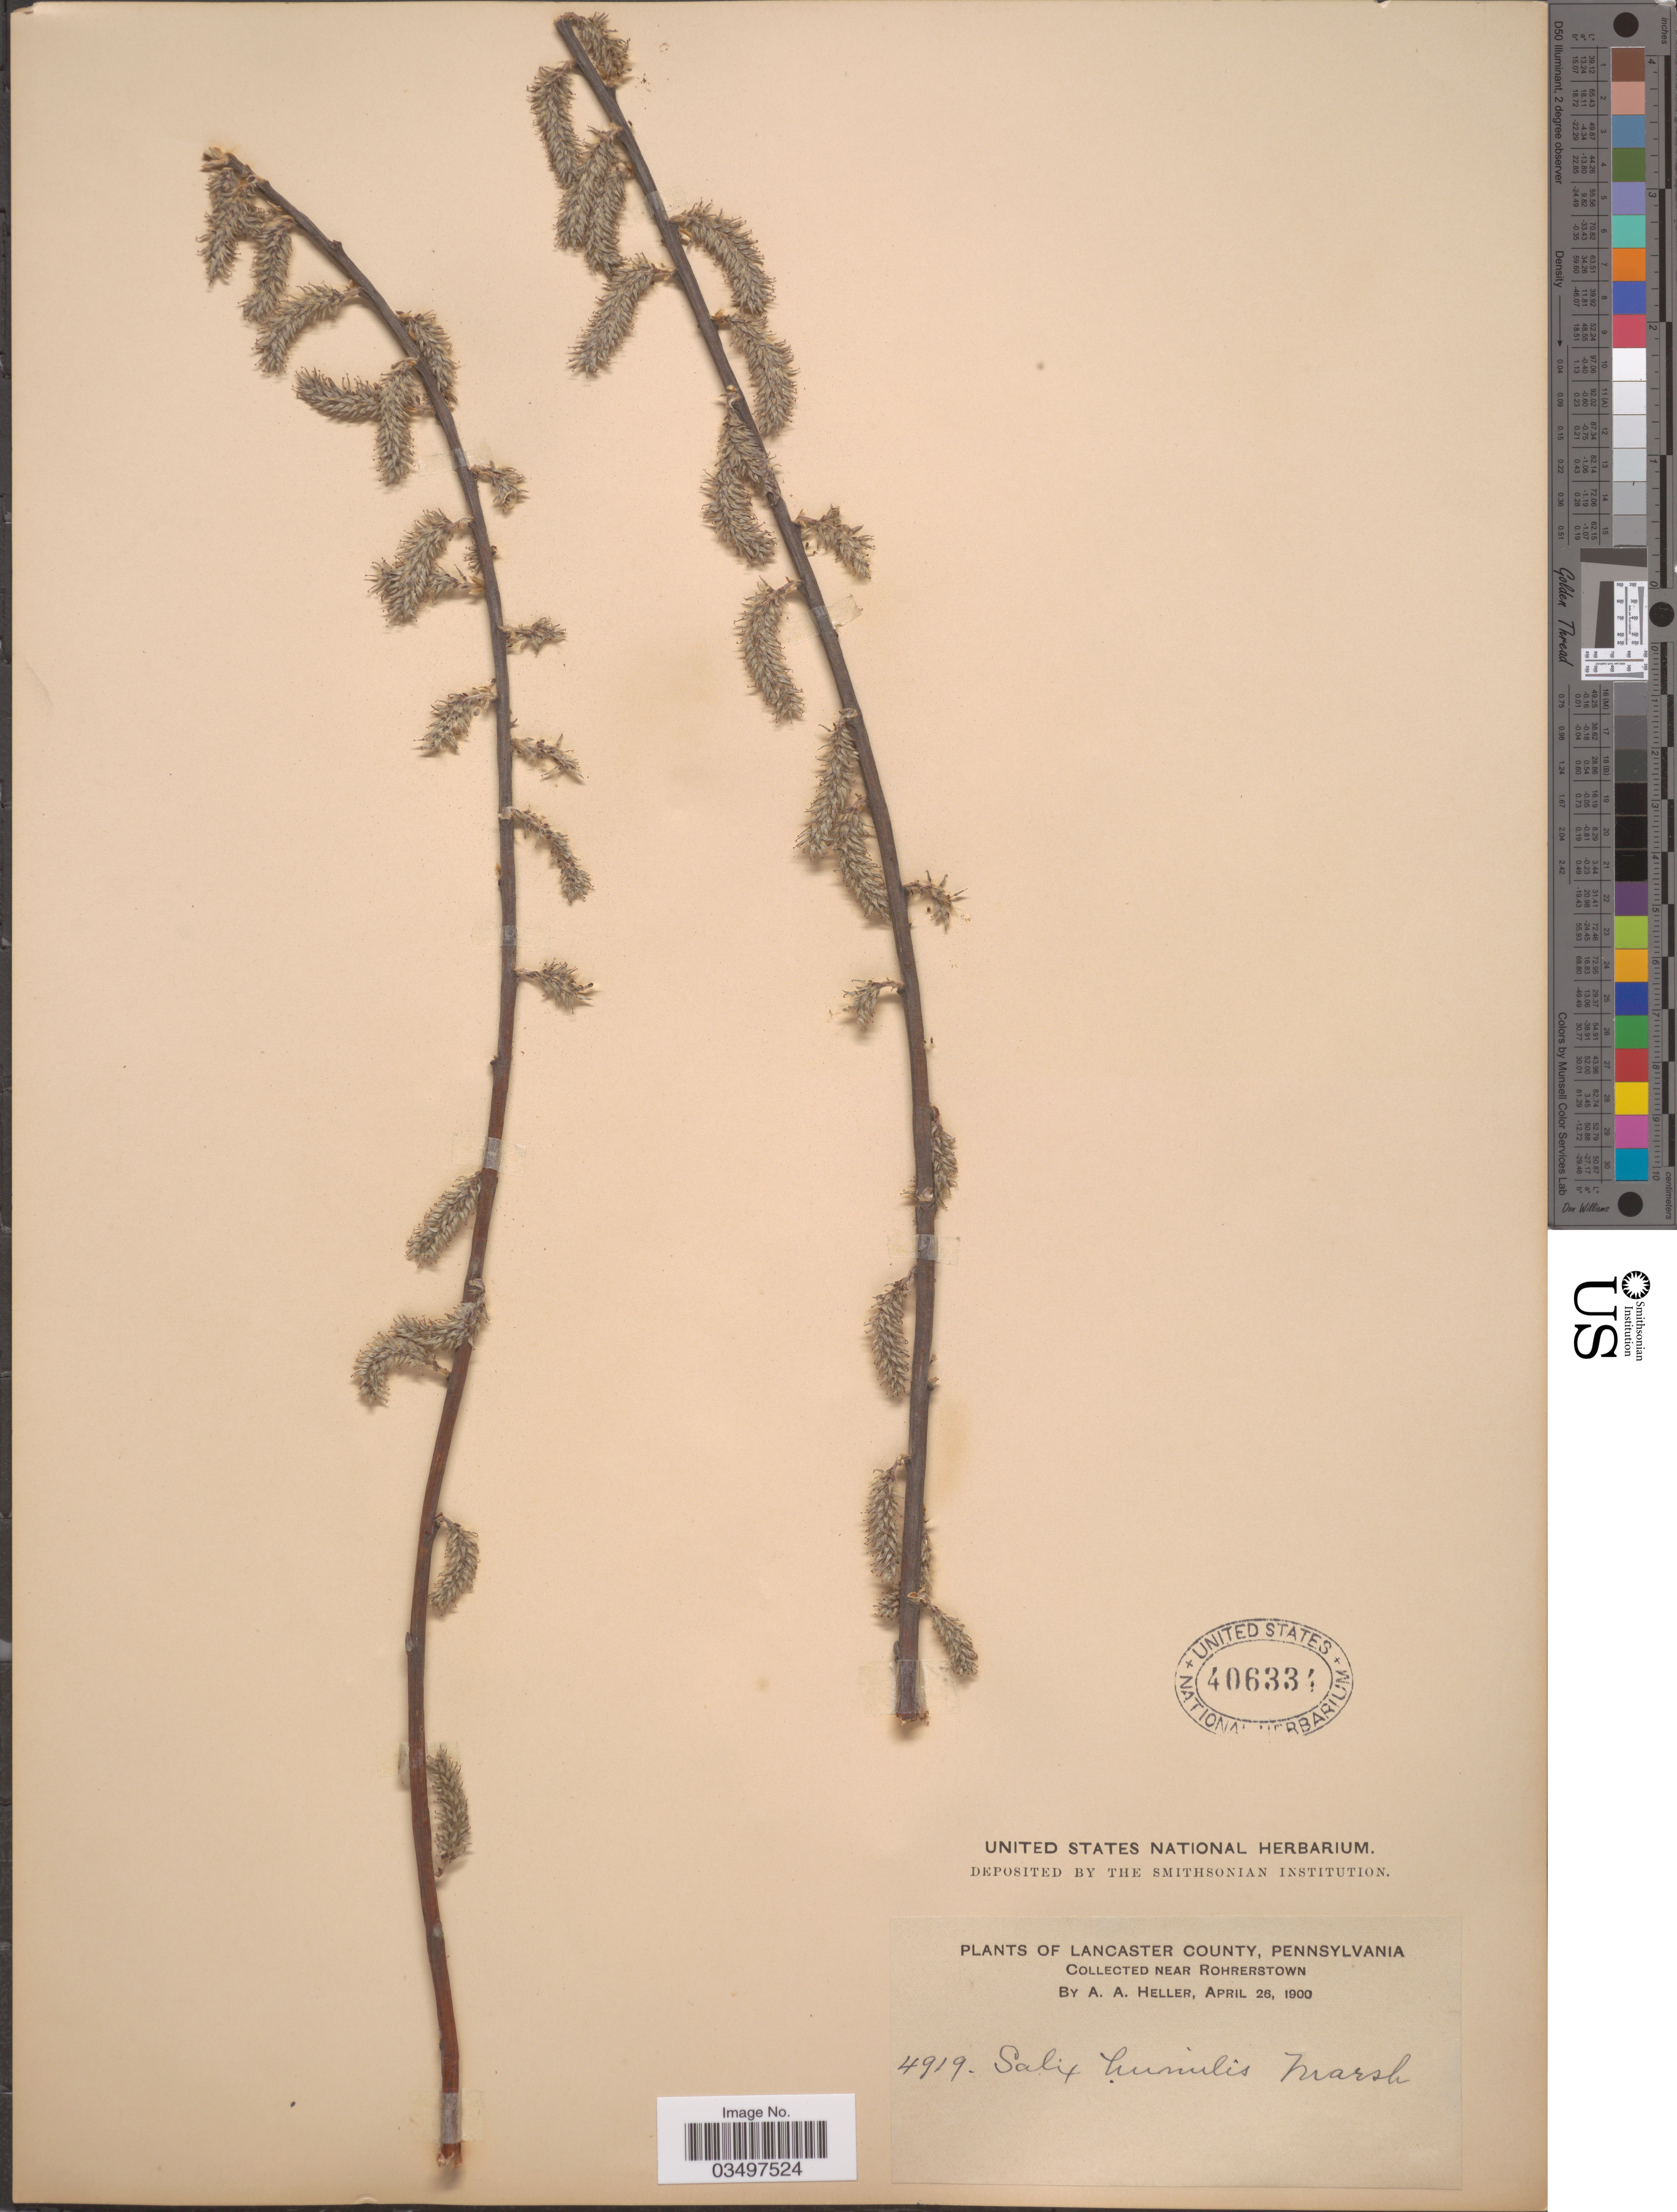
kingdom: Plantae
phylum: Tracheophyta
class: Magnoliopsida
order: Malpighiales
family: Salicaceae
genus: Salix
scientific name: Salix humilis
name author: Marshall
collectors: A. A. Heller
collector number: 4919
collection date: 1900-04-26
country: United States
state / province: Pennsylvania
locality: Lancaster County. Near Rohrerstown.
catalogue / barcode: US 406334